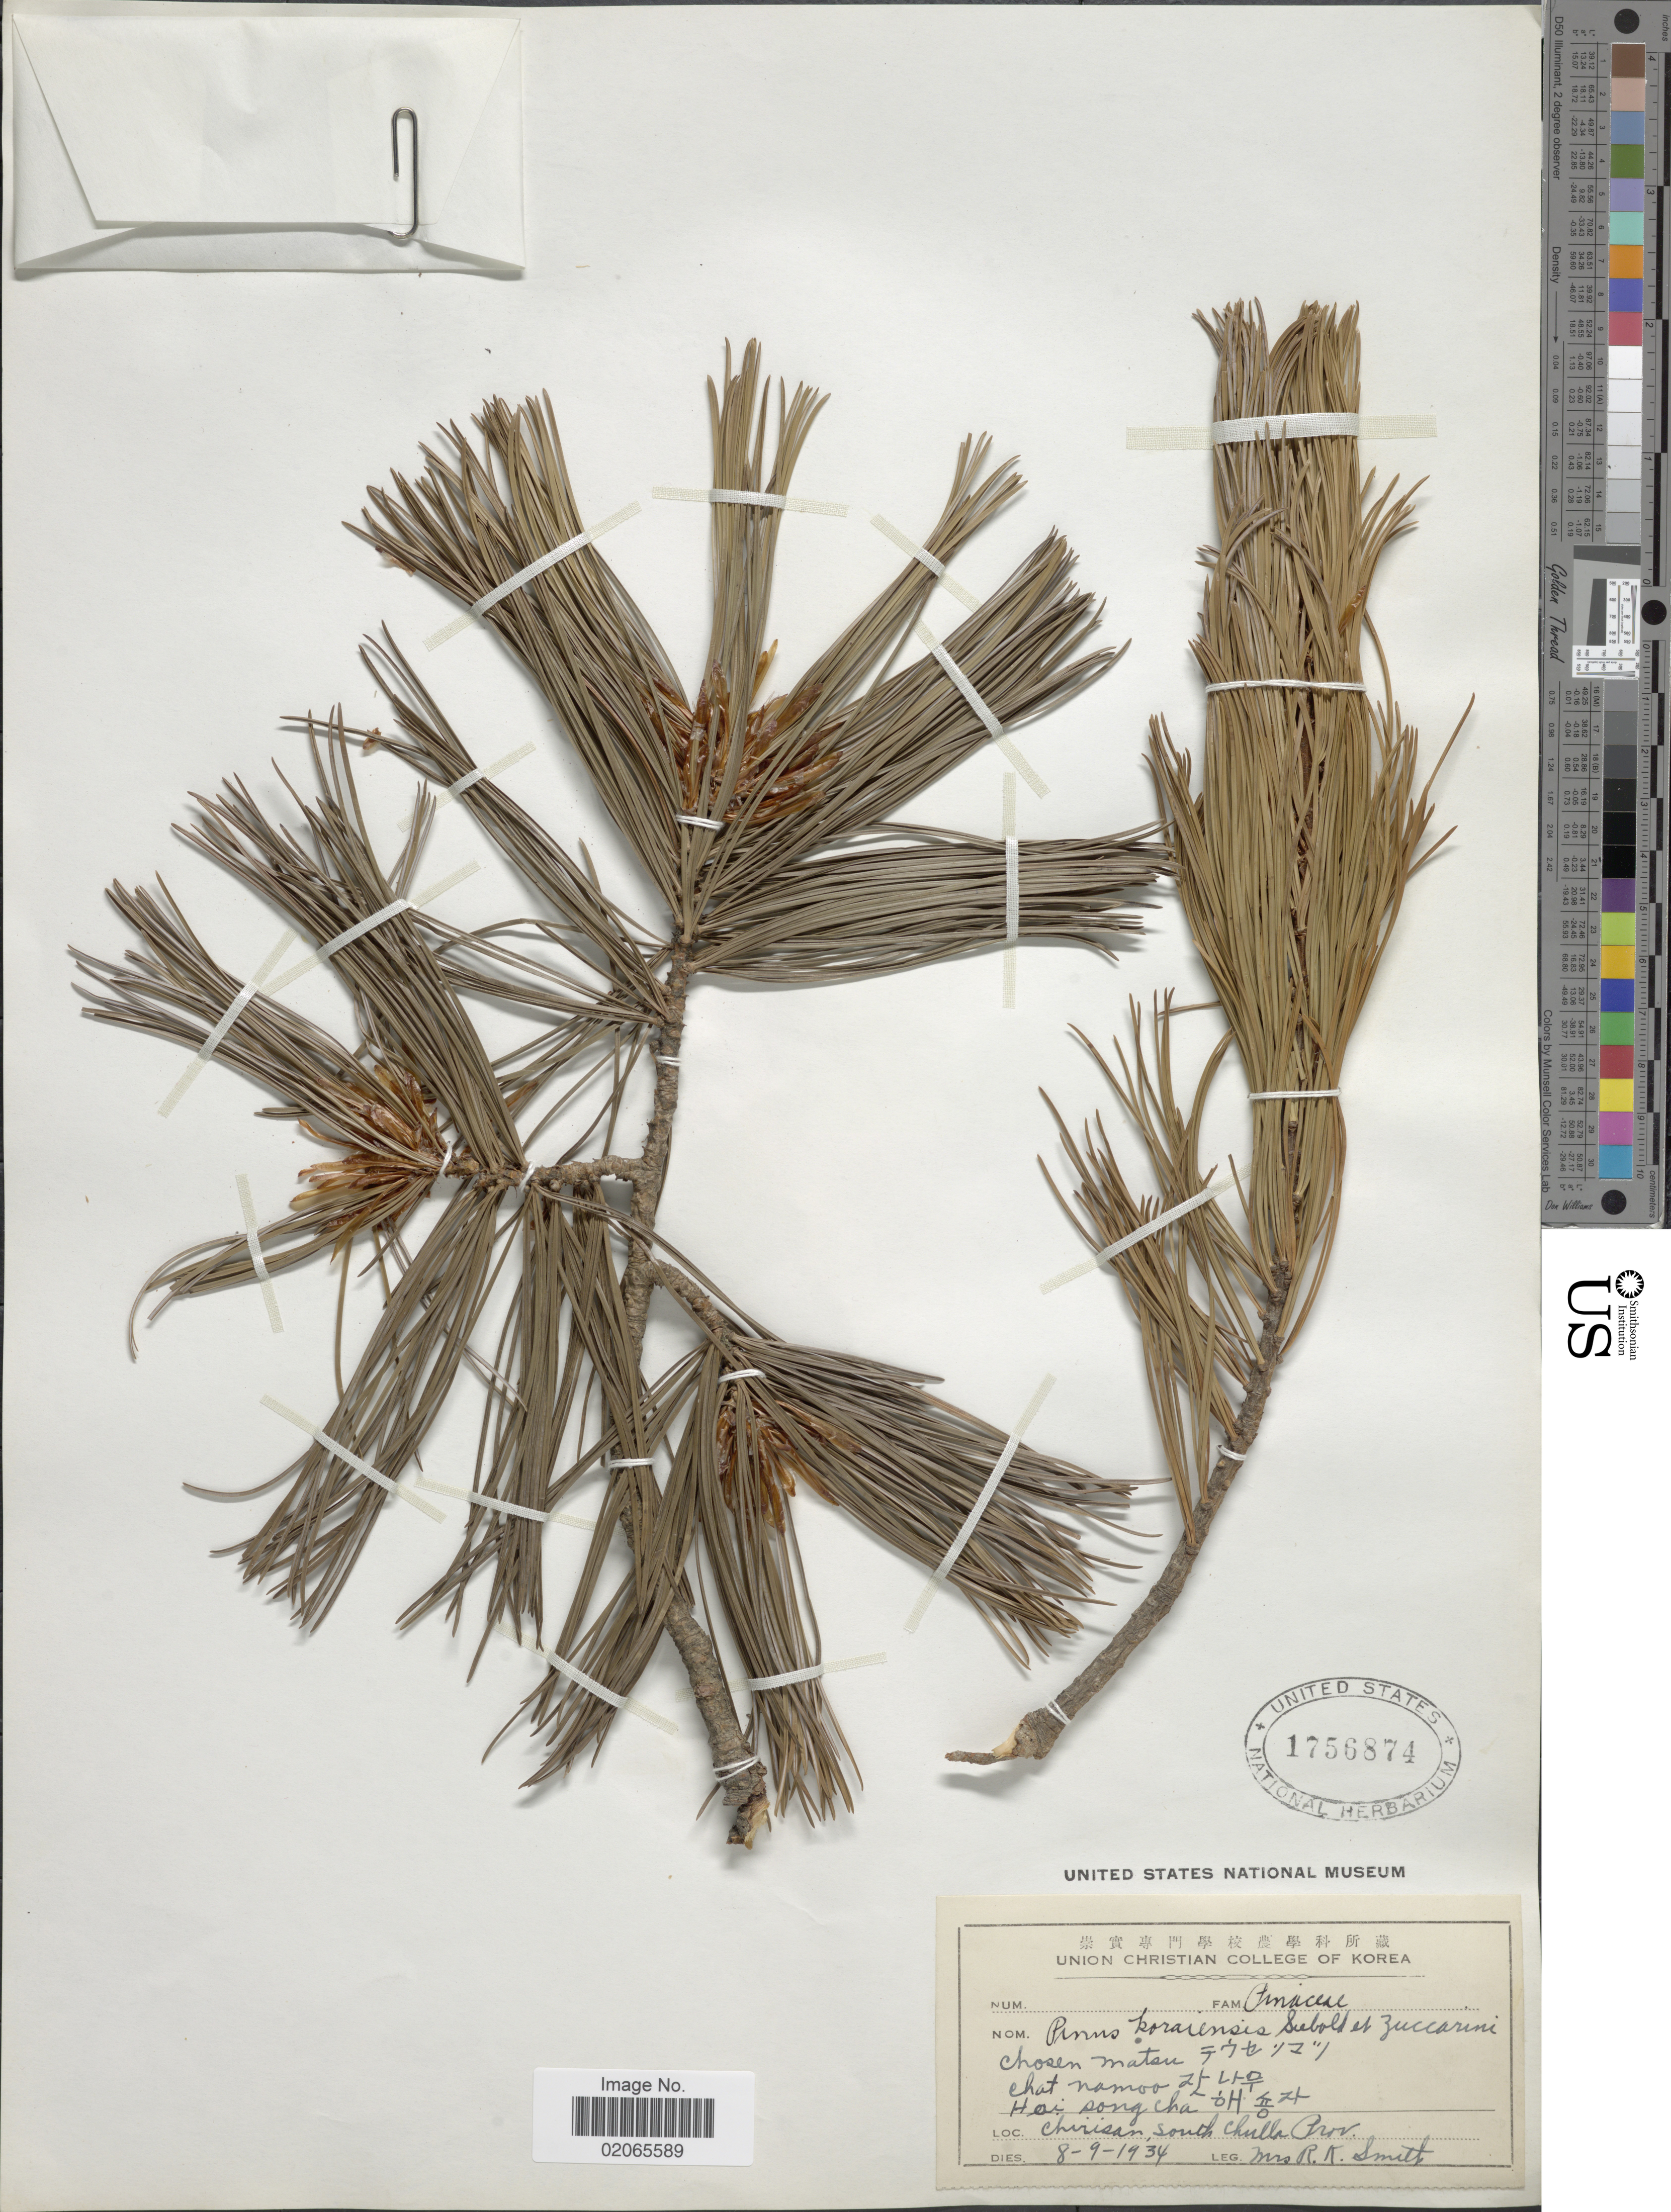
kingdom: Plantae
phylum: Tracheophyta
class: Pinopsida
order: Pinales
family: Pinaceae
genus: Pinus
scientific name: Pinus koraiensis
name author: Siebold & Zucc.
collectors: Mrs. R. K. Smith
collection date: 1934-09-08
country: South Korea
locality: Chirisan, South Chulla Prov.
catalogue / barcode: US 1756874